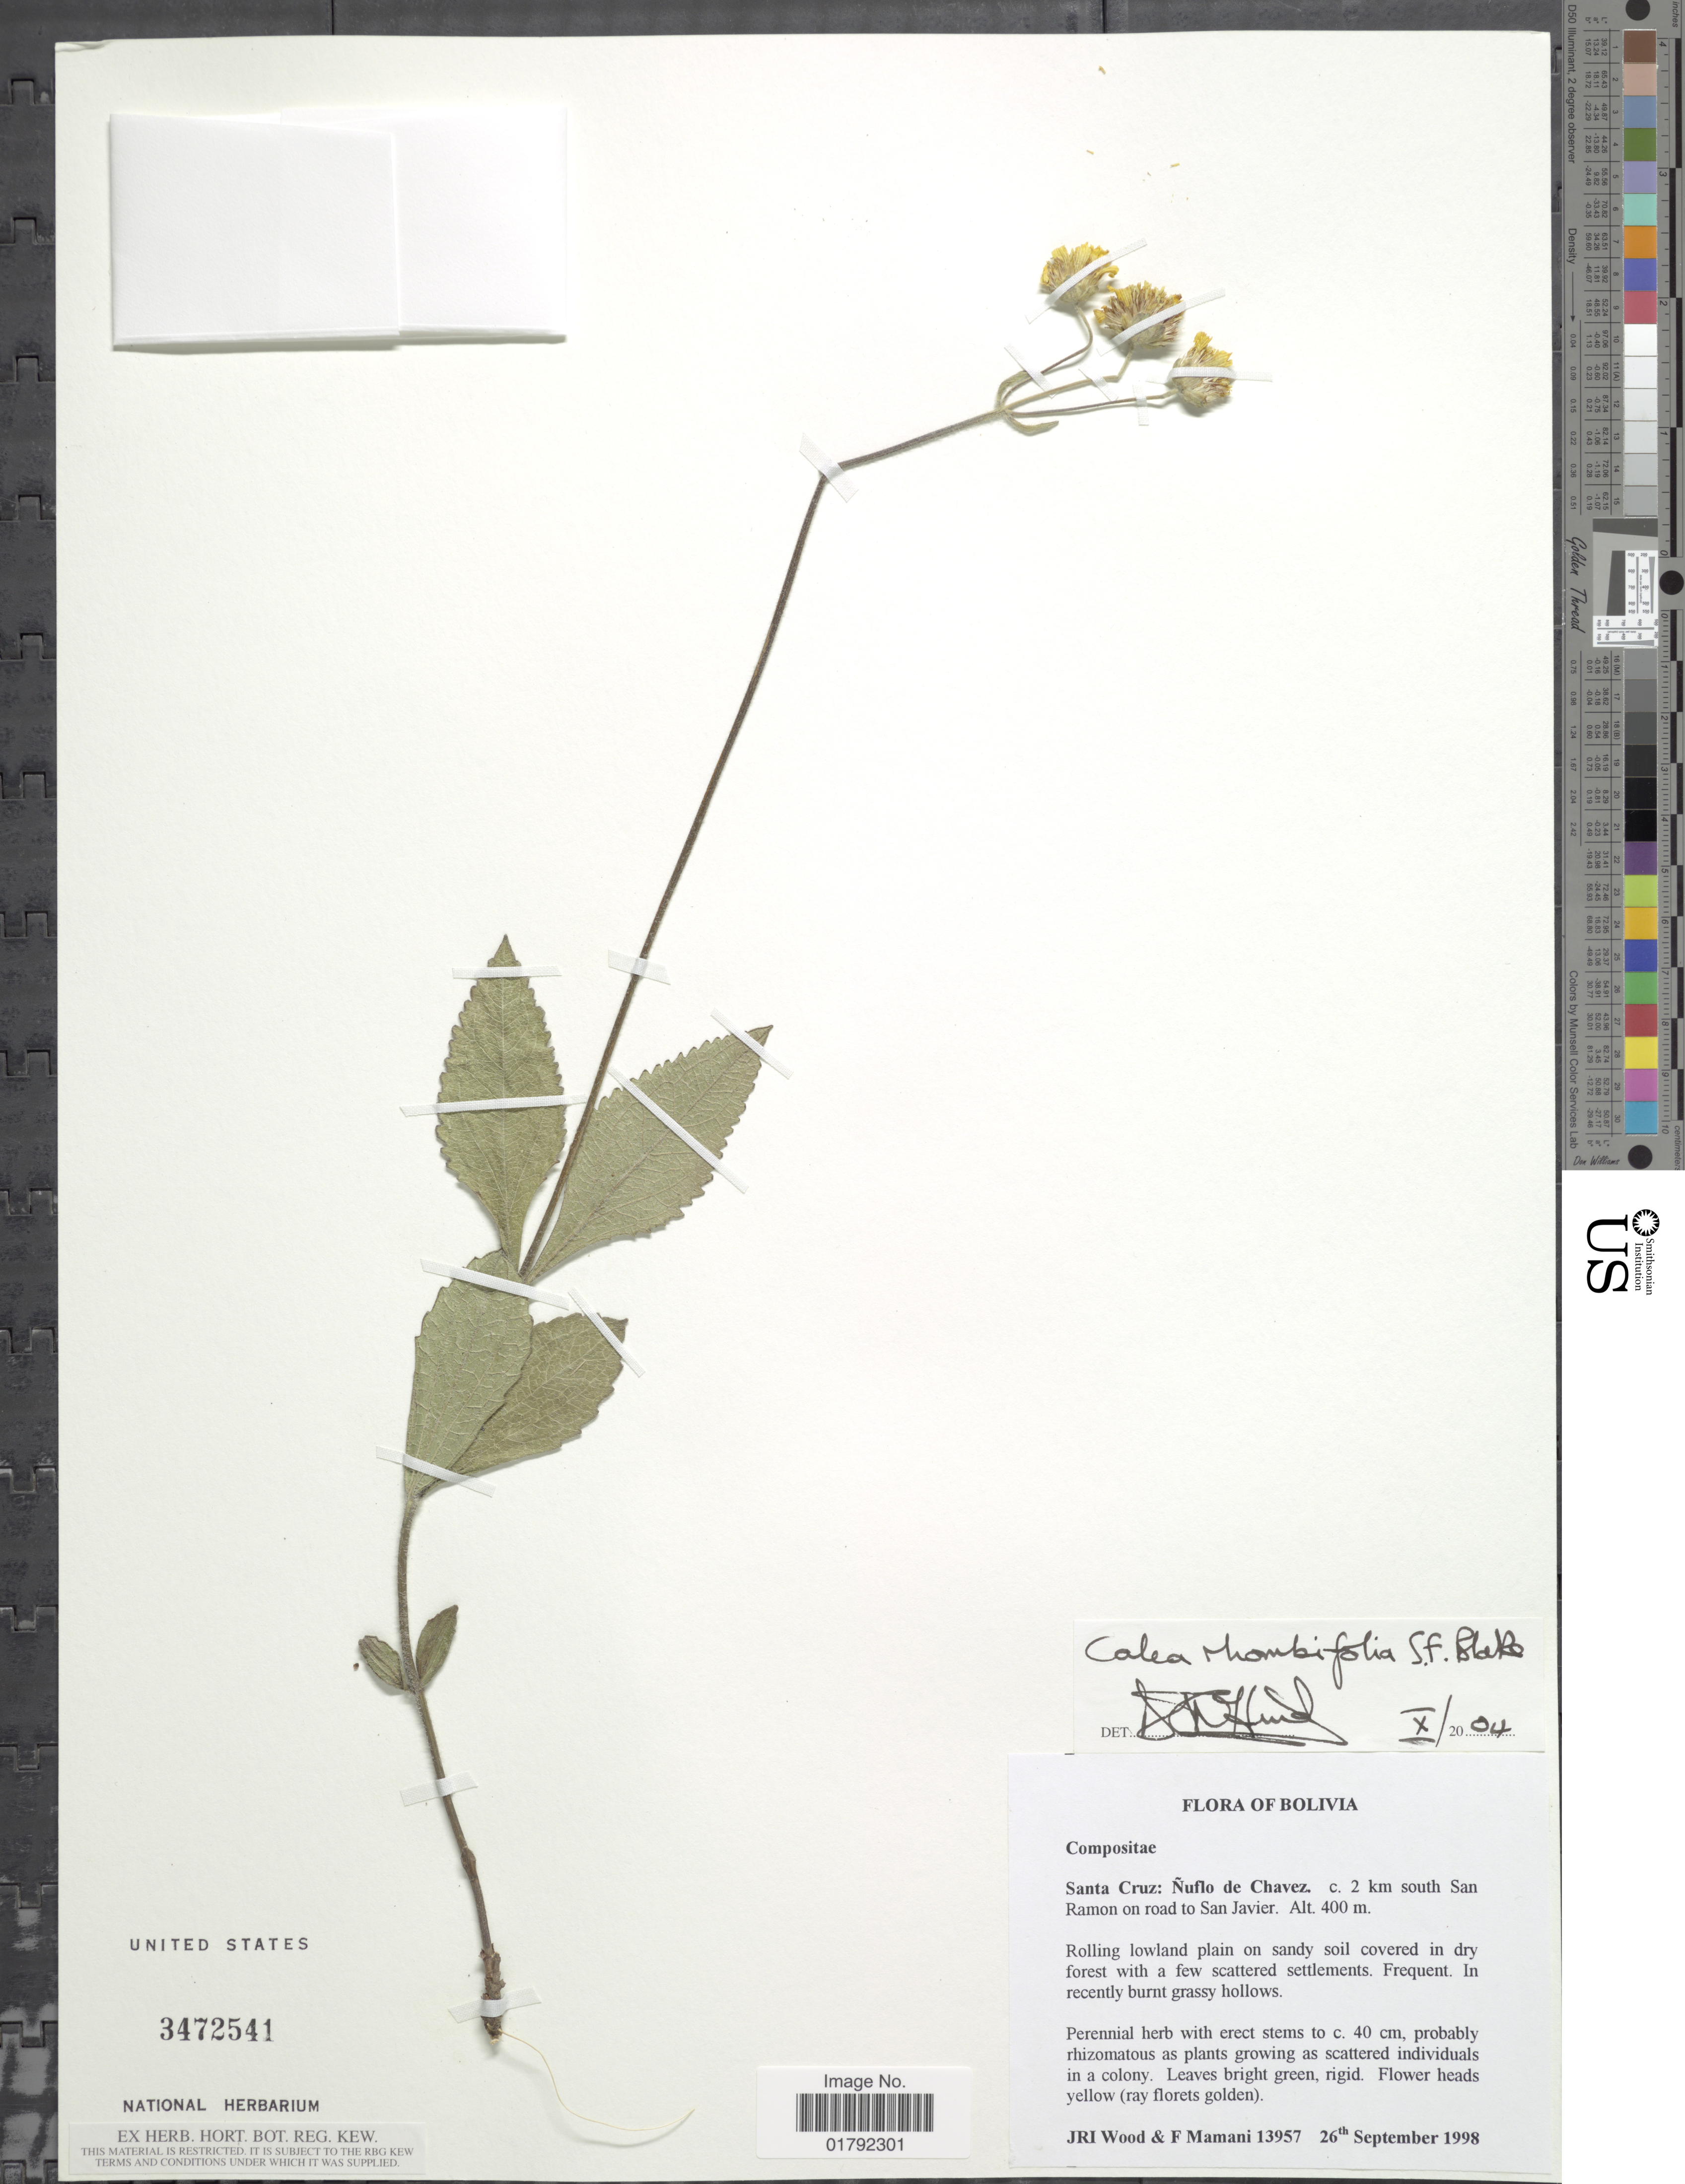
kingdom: Plantae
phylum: Tracheophyta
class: Magnoliopsida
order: Asterales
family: Asteraceae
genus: Calea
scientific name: Calea reticulata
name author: Gardner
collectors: J. R. I. Wood & F. Mamani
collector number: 13957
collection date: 1998-09-26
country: Bolivia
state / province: Santa Cruz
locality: Nuflo de Chavez, c. 2 km south San Ramon on road to San Javier.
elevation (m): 400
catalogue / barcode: US 3472541